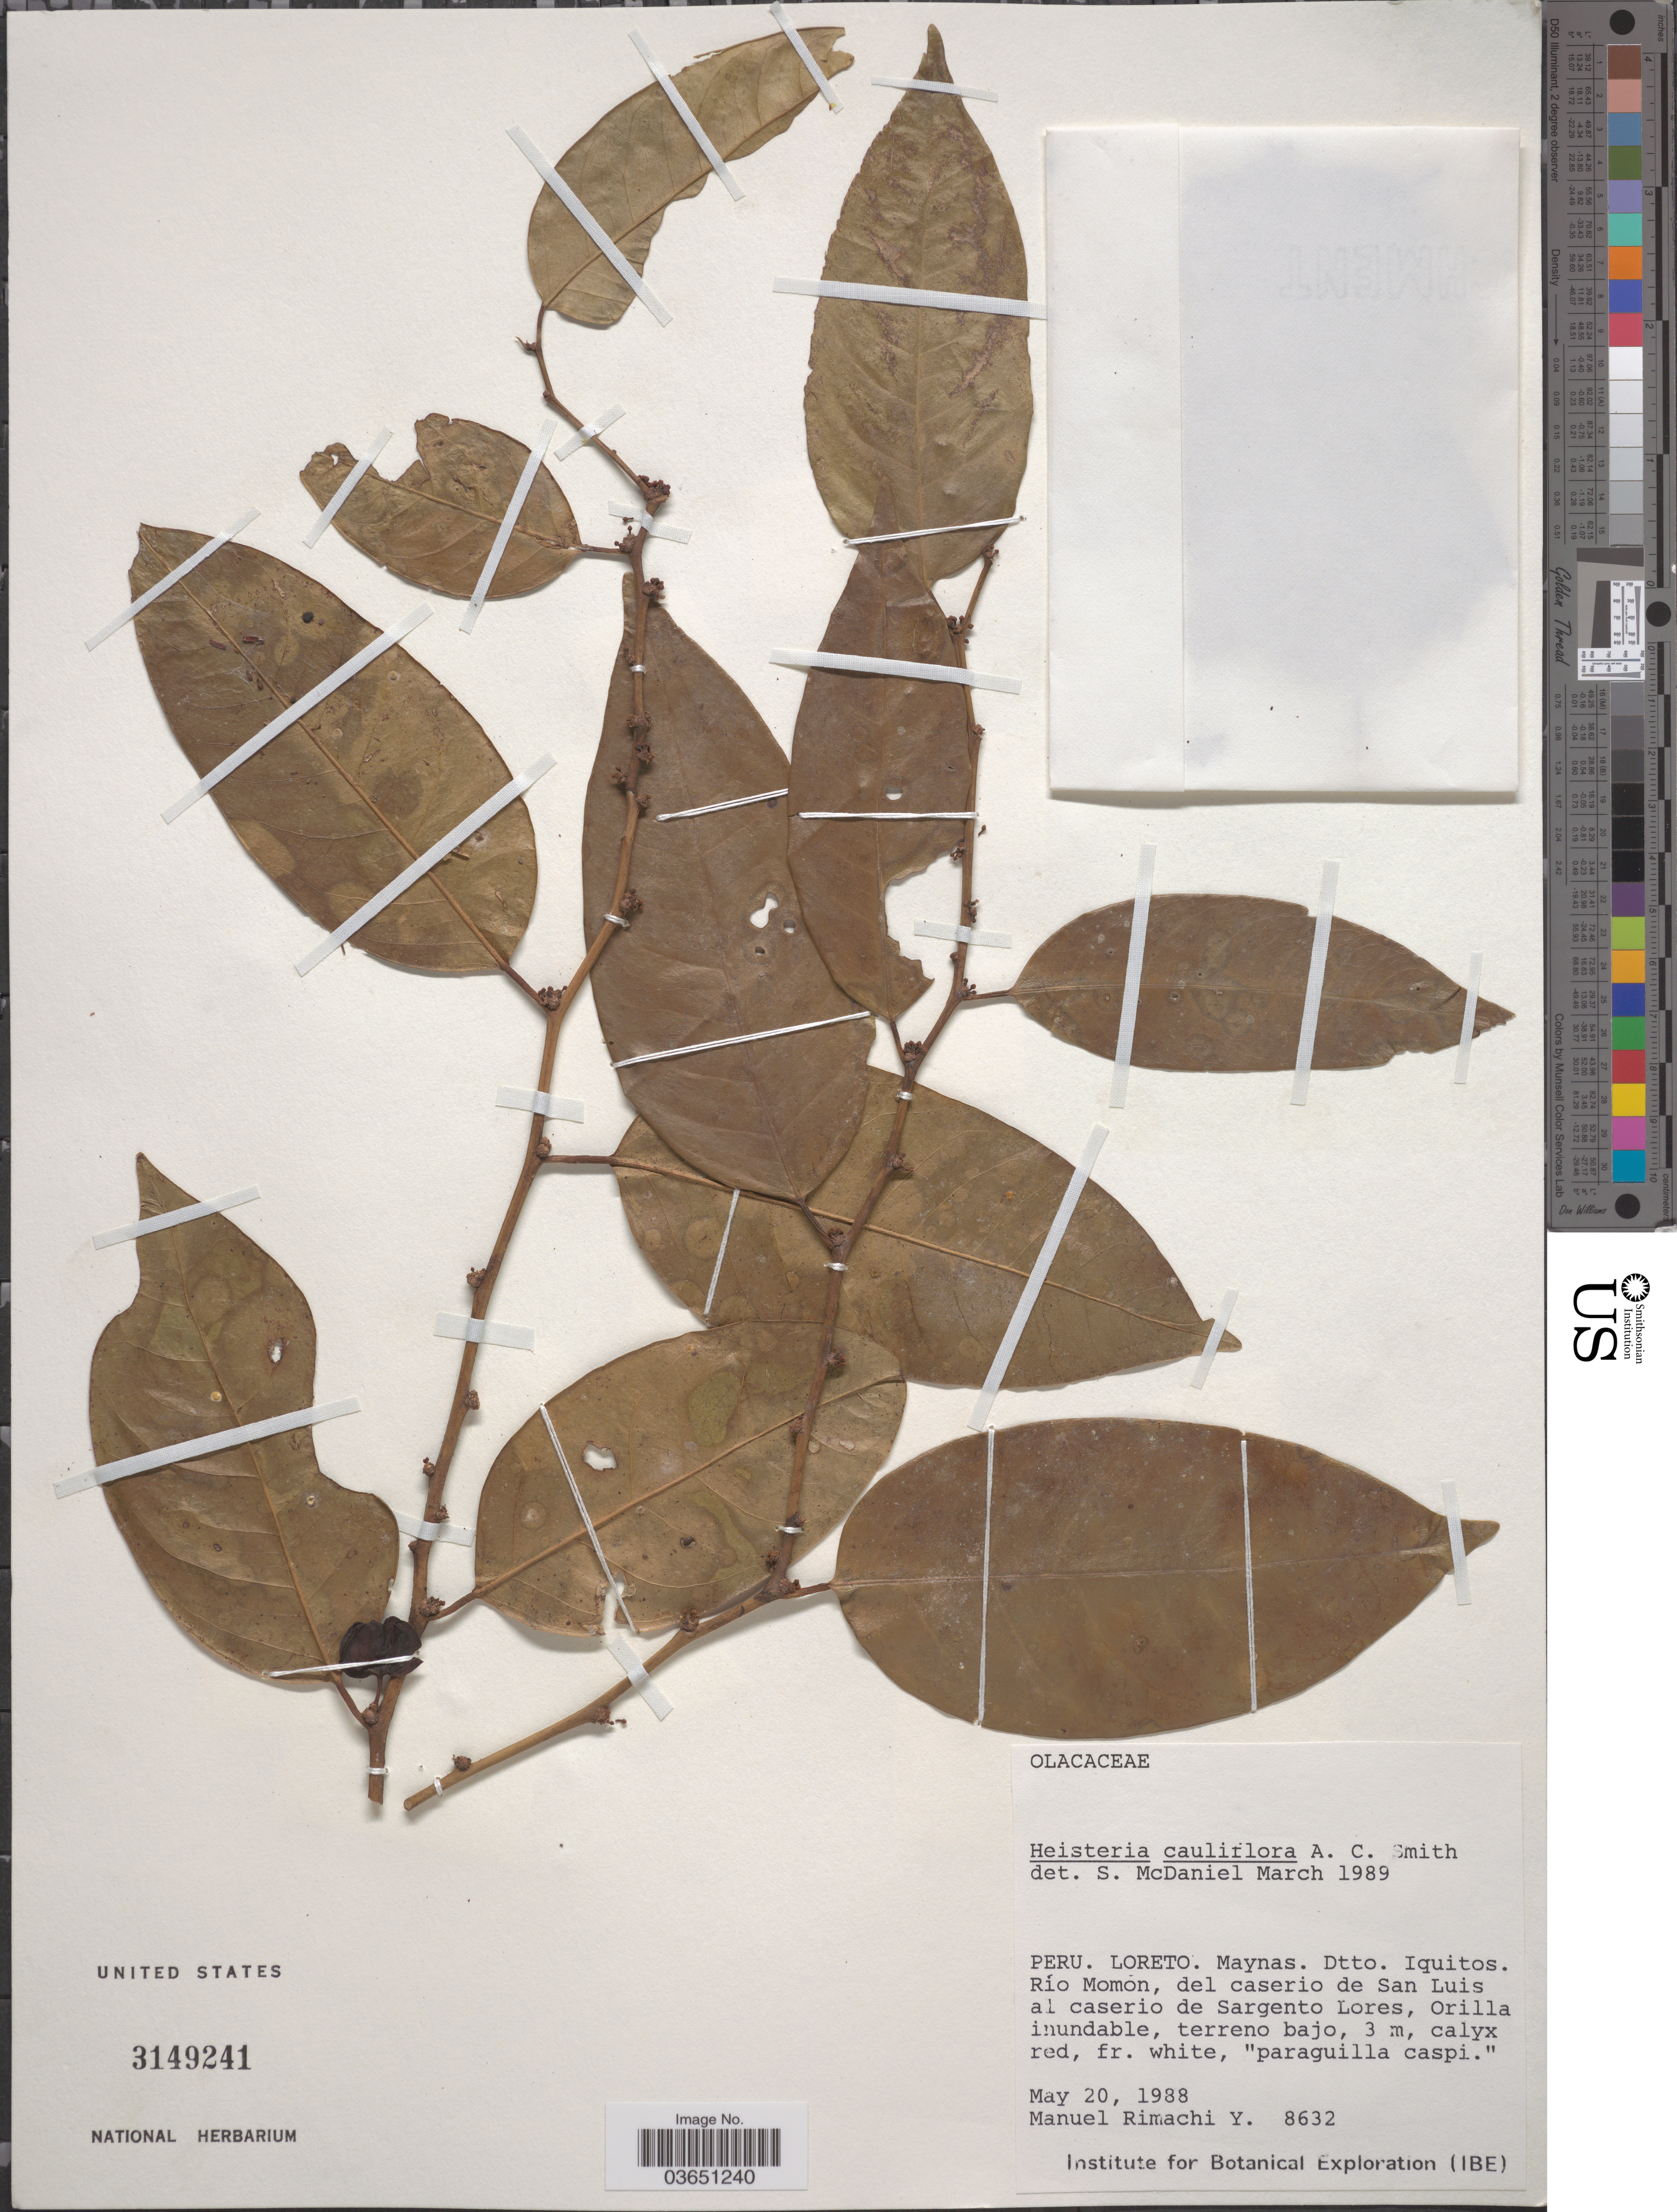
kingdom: Plantae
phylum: Tracheophyta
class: Magnoliopsida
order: Santalales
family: Erythropalaceae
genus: Heisteria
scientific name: Heisteria cauliflora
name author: Sm.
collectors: M. Rimachi Y.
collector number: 8632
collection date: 1988-05-20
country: Peru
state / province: Loreto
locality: Maynas. Dtto. Iquitos. Río Momón, del caserio de San Luis al caserio de Sargento Lores, Orilla inundable.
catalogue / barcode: US 3149241